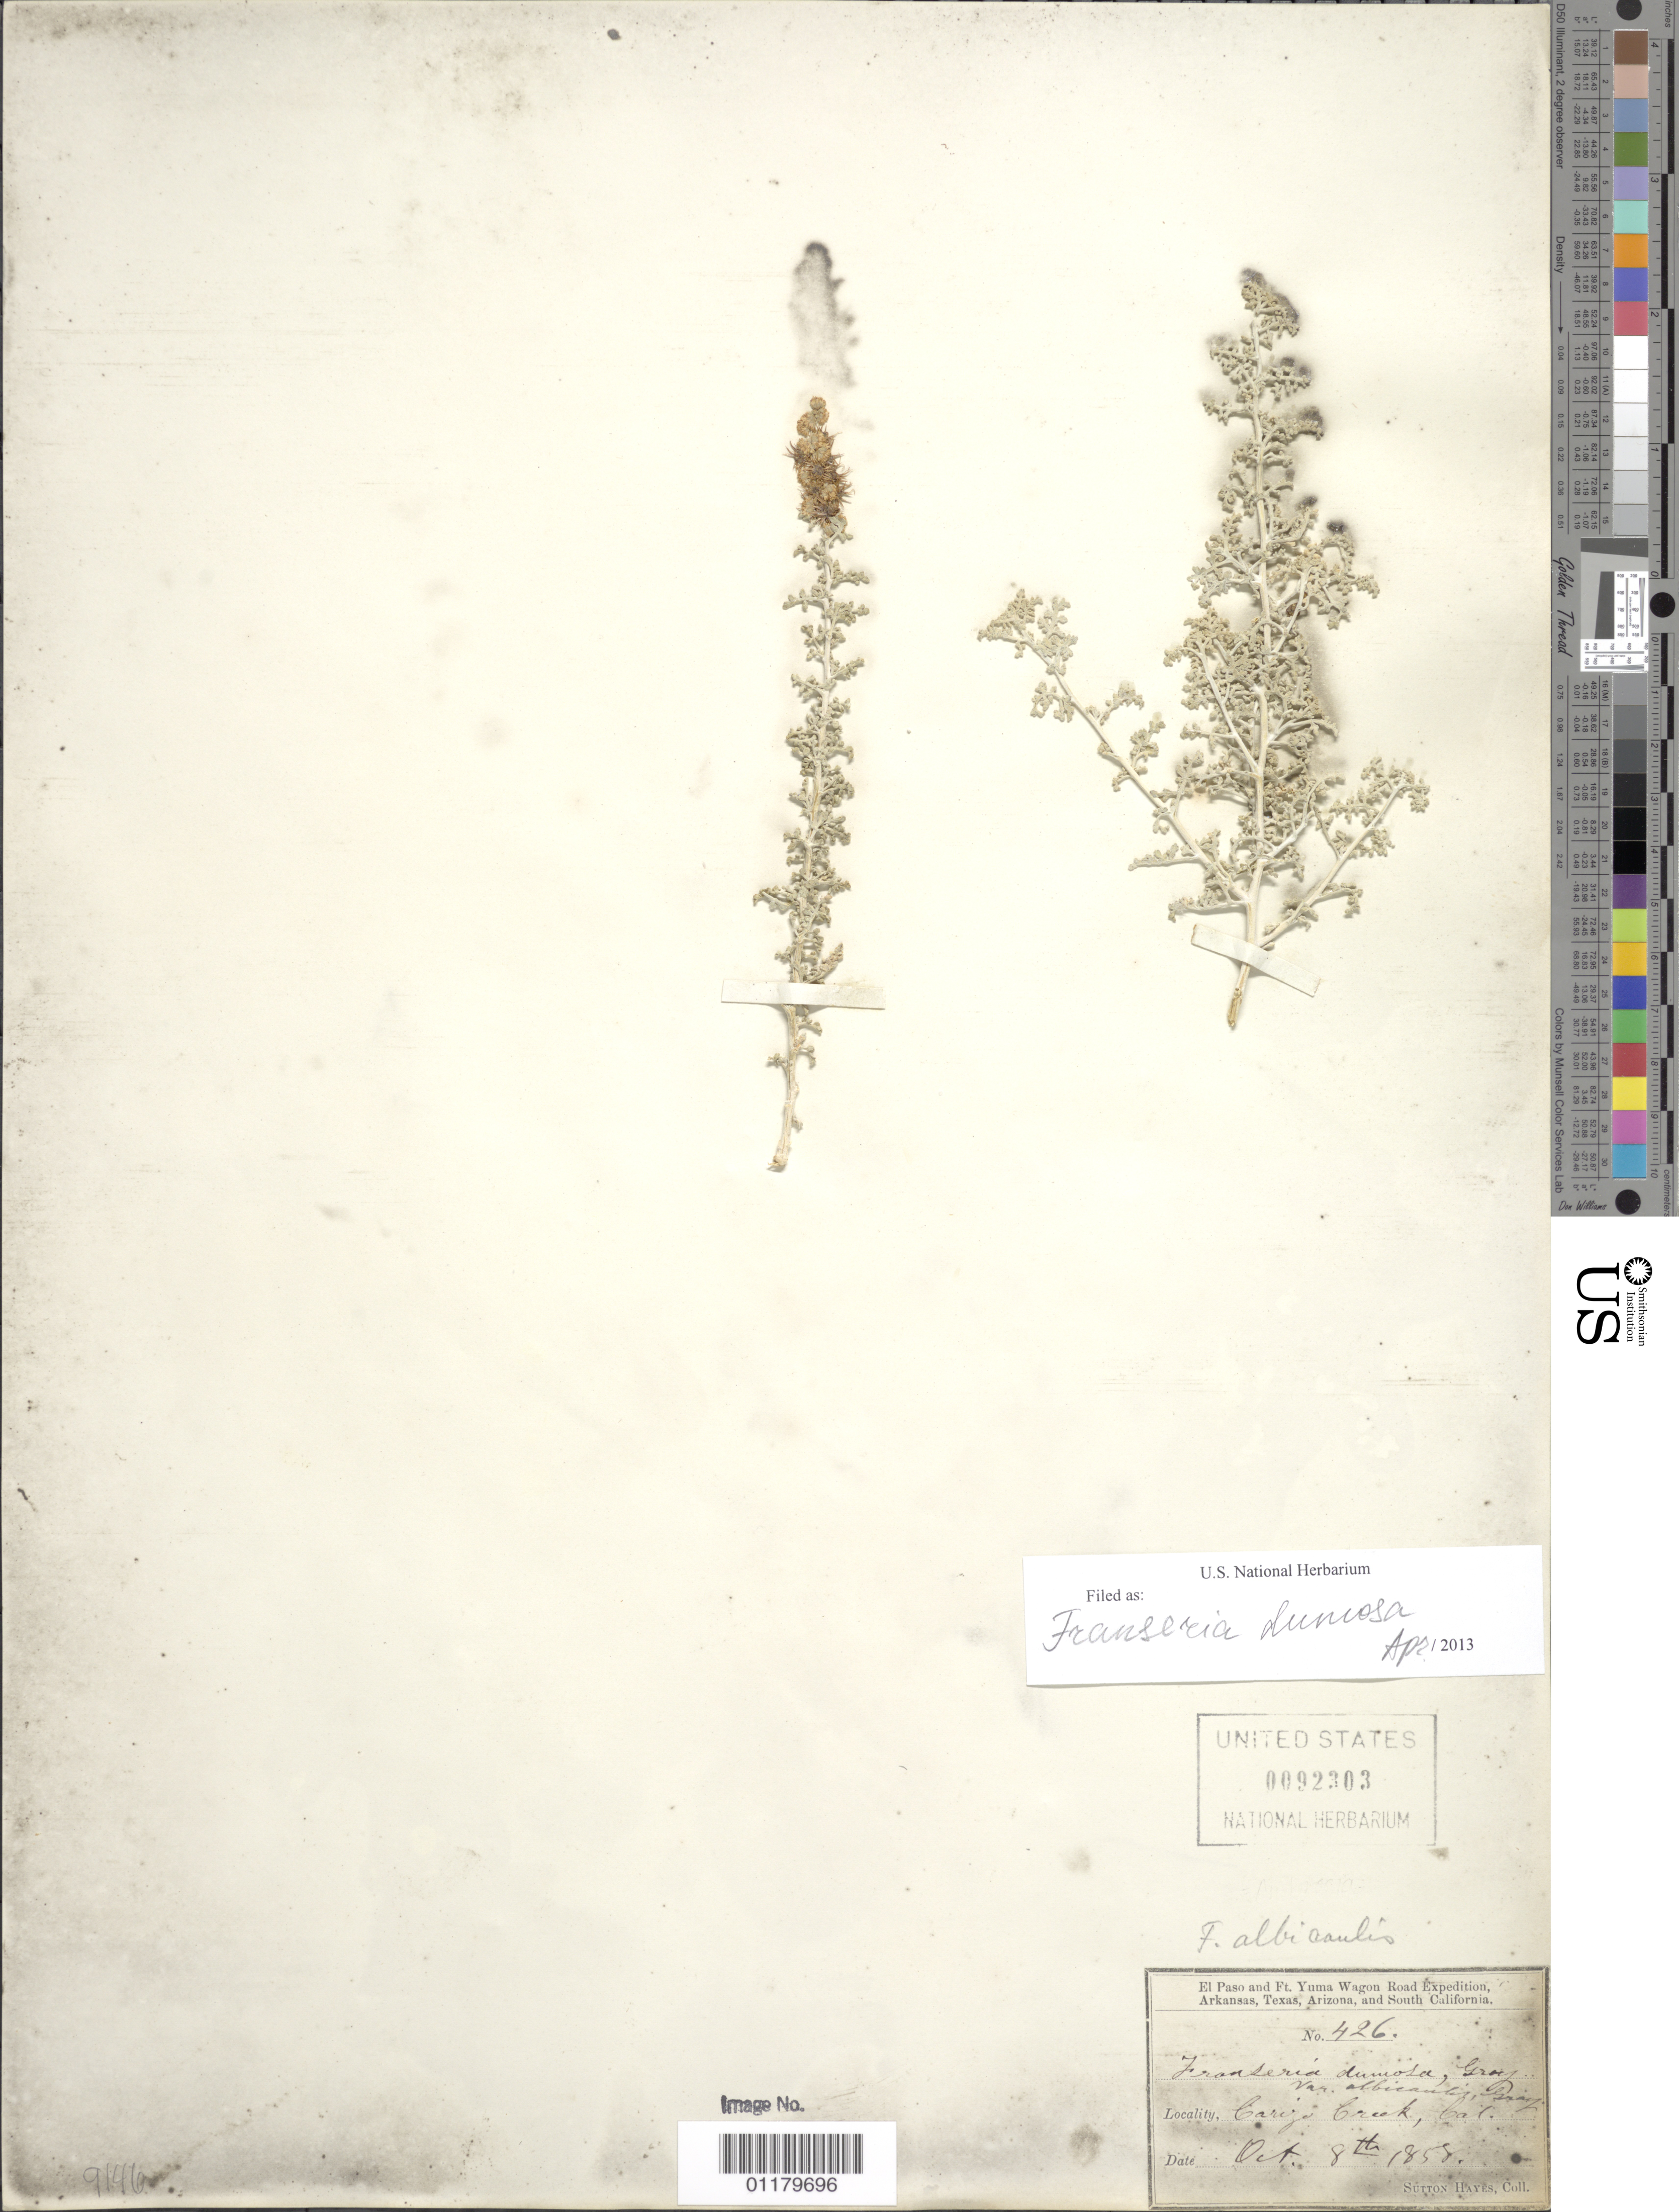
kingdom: Plantae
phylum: Tracheophyta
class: Magnoliopsida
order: Asterales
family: Asteraceae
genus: Franseria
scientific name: Franseria dumosa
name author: A. Gray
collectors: S. Hayes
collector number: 426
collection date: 1858-10-08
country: United States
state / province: California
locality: Carizo Creek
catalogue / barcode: US 92303